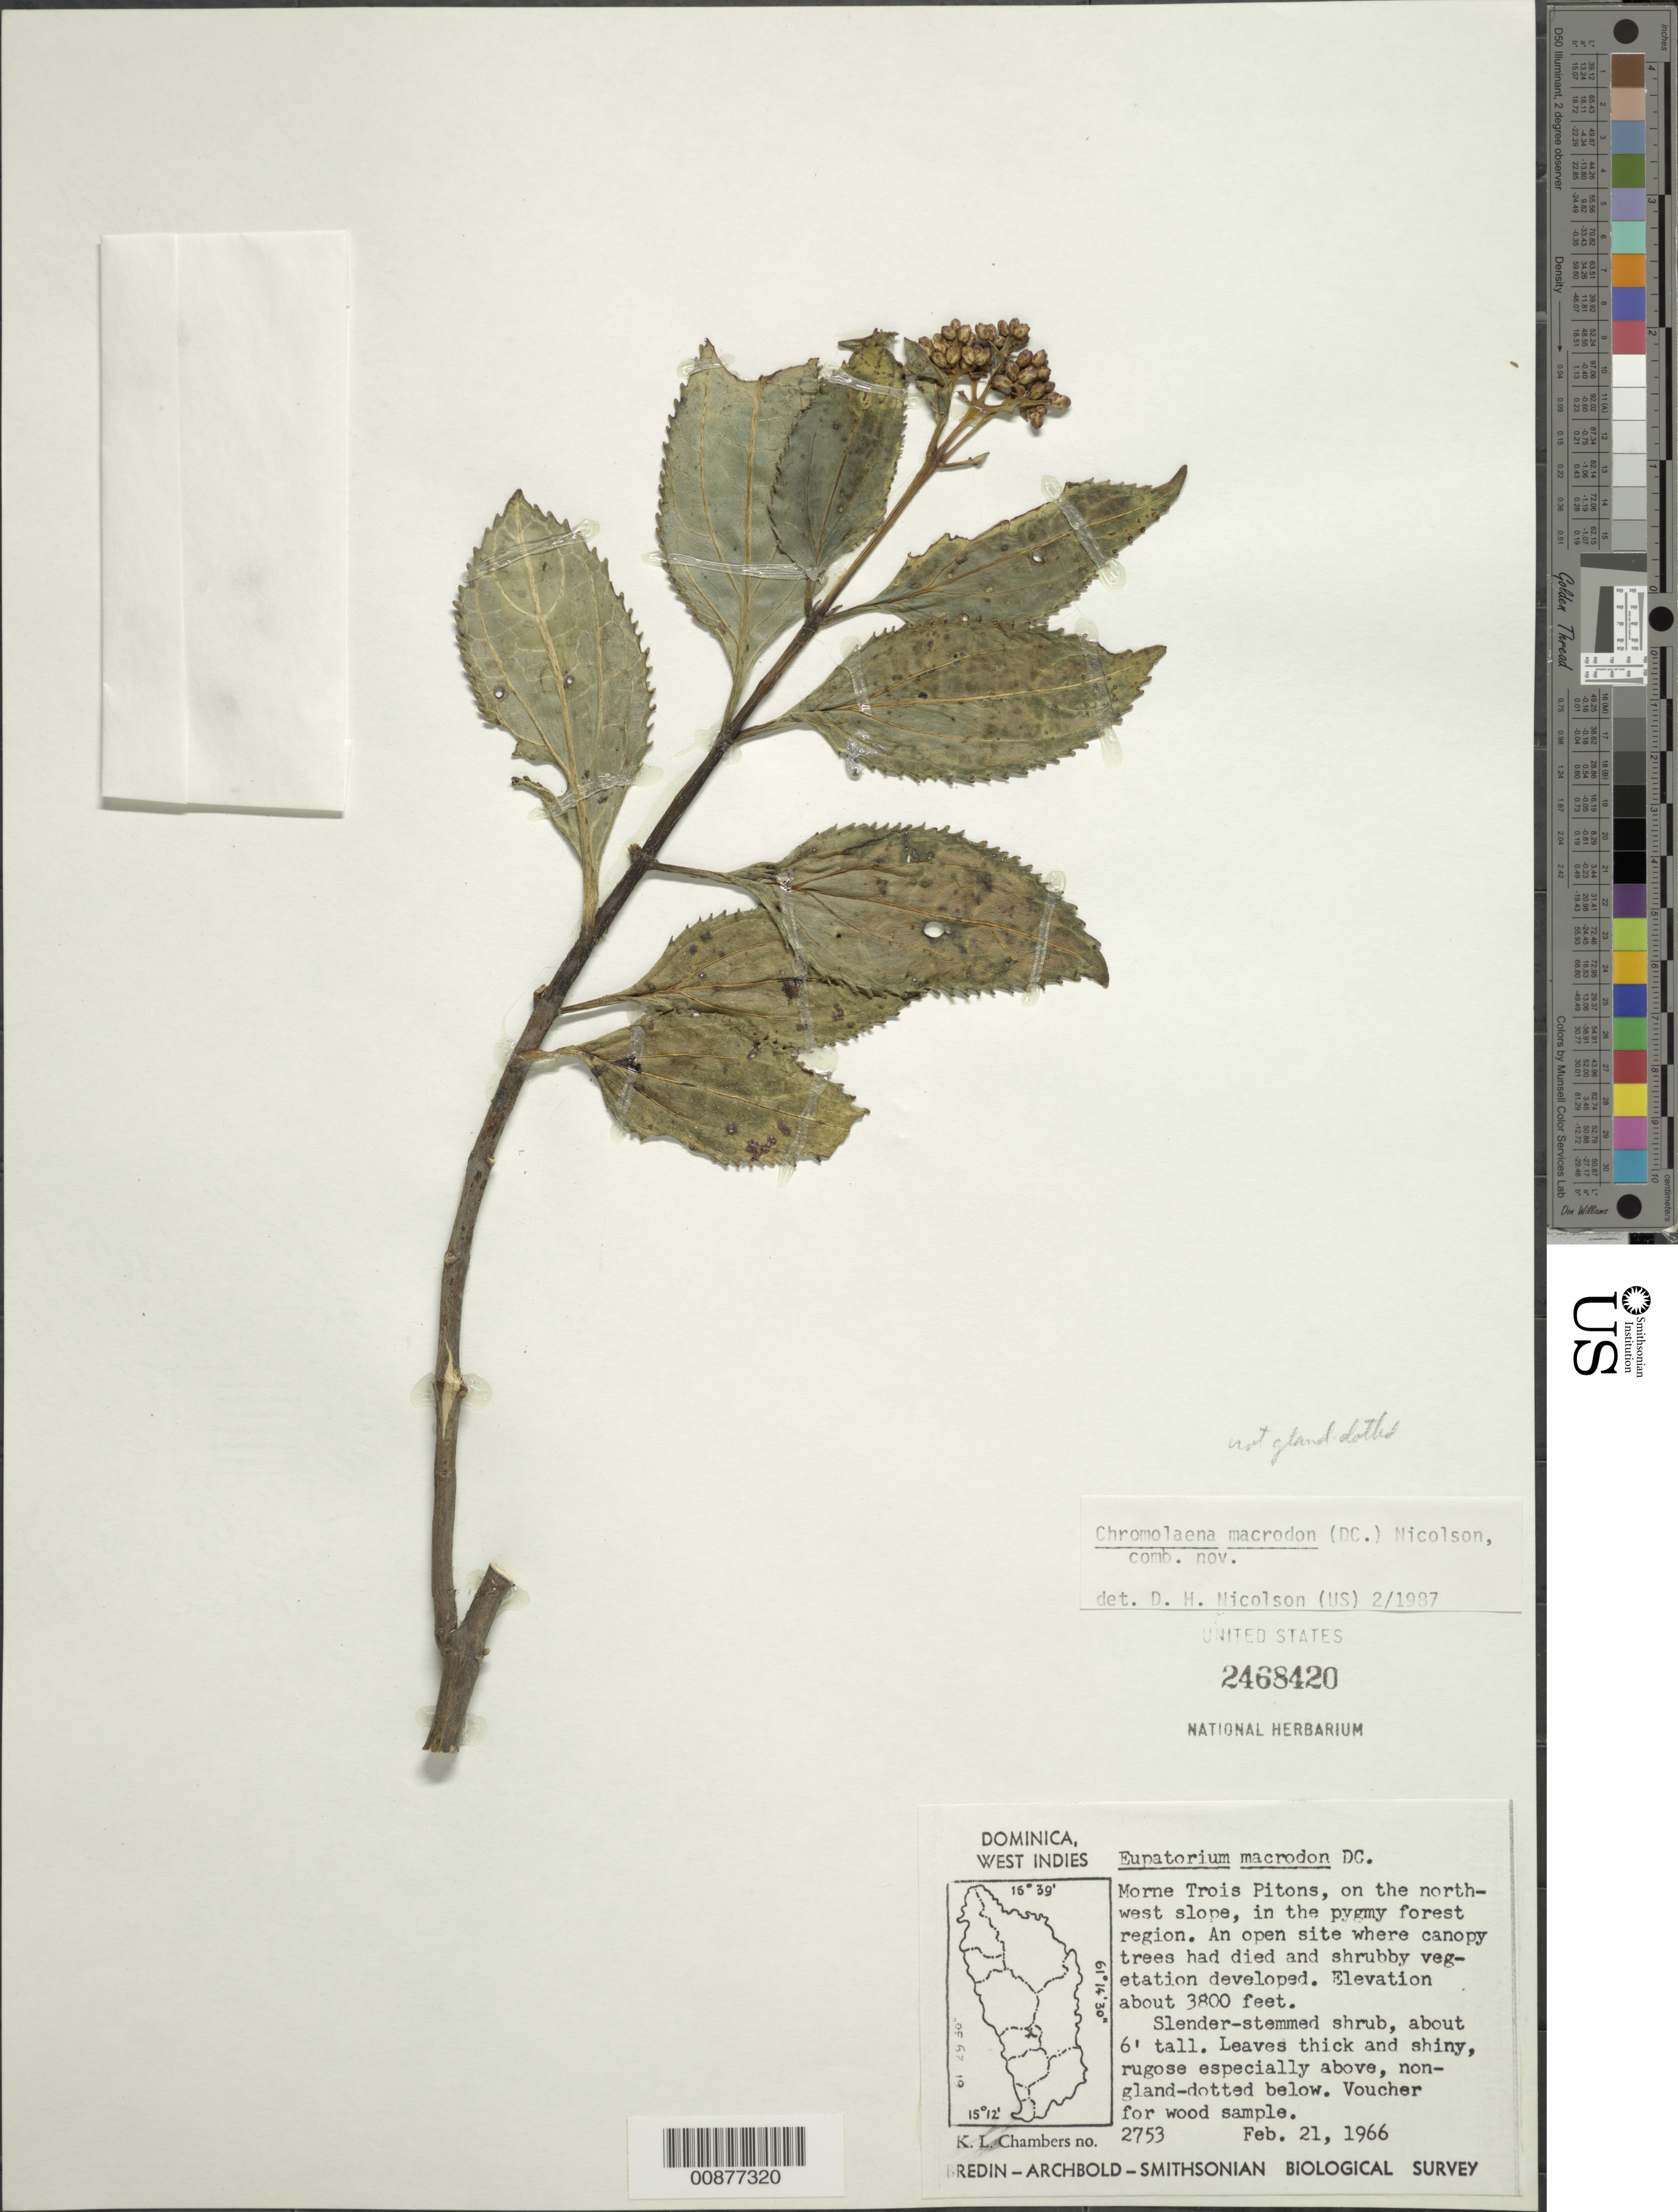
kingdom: Plantae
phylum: Tracheophyta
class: Magnoliopsida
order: Asterales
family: Asteraceae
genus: Chromolaena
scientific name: Chromolaena macrodon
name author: (DC.) Nicolson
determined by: Nicolson, Dan H.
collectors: K. L. Chambers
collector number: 2468420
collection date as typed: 21 Feb 1966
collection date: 1966-02-21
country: Dominica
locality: Morne Trois Pitons, on northwest slope, in pygmy forest region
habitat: Pygmy forest, in open site where canopy trees had died and shrubby vegetation developed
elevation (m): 1158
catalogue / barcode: US 2468420